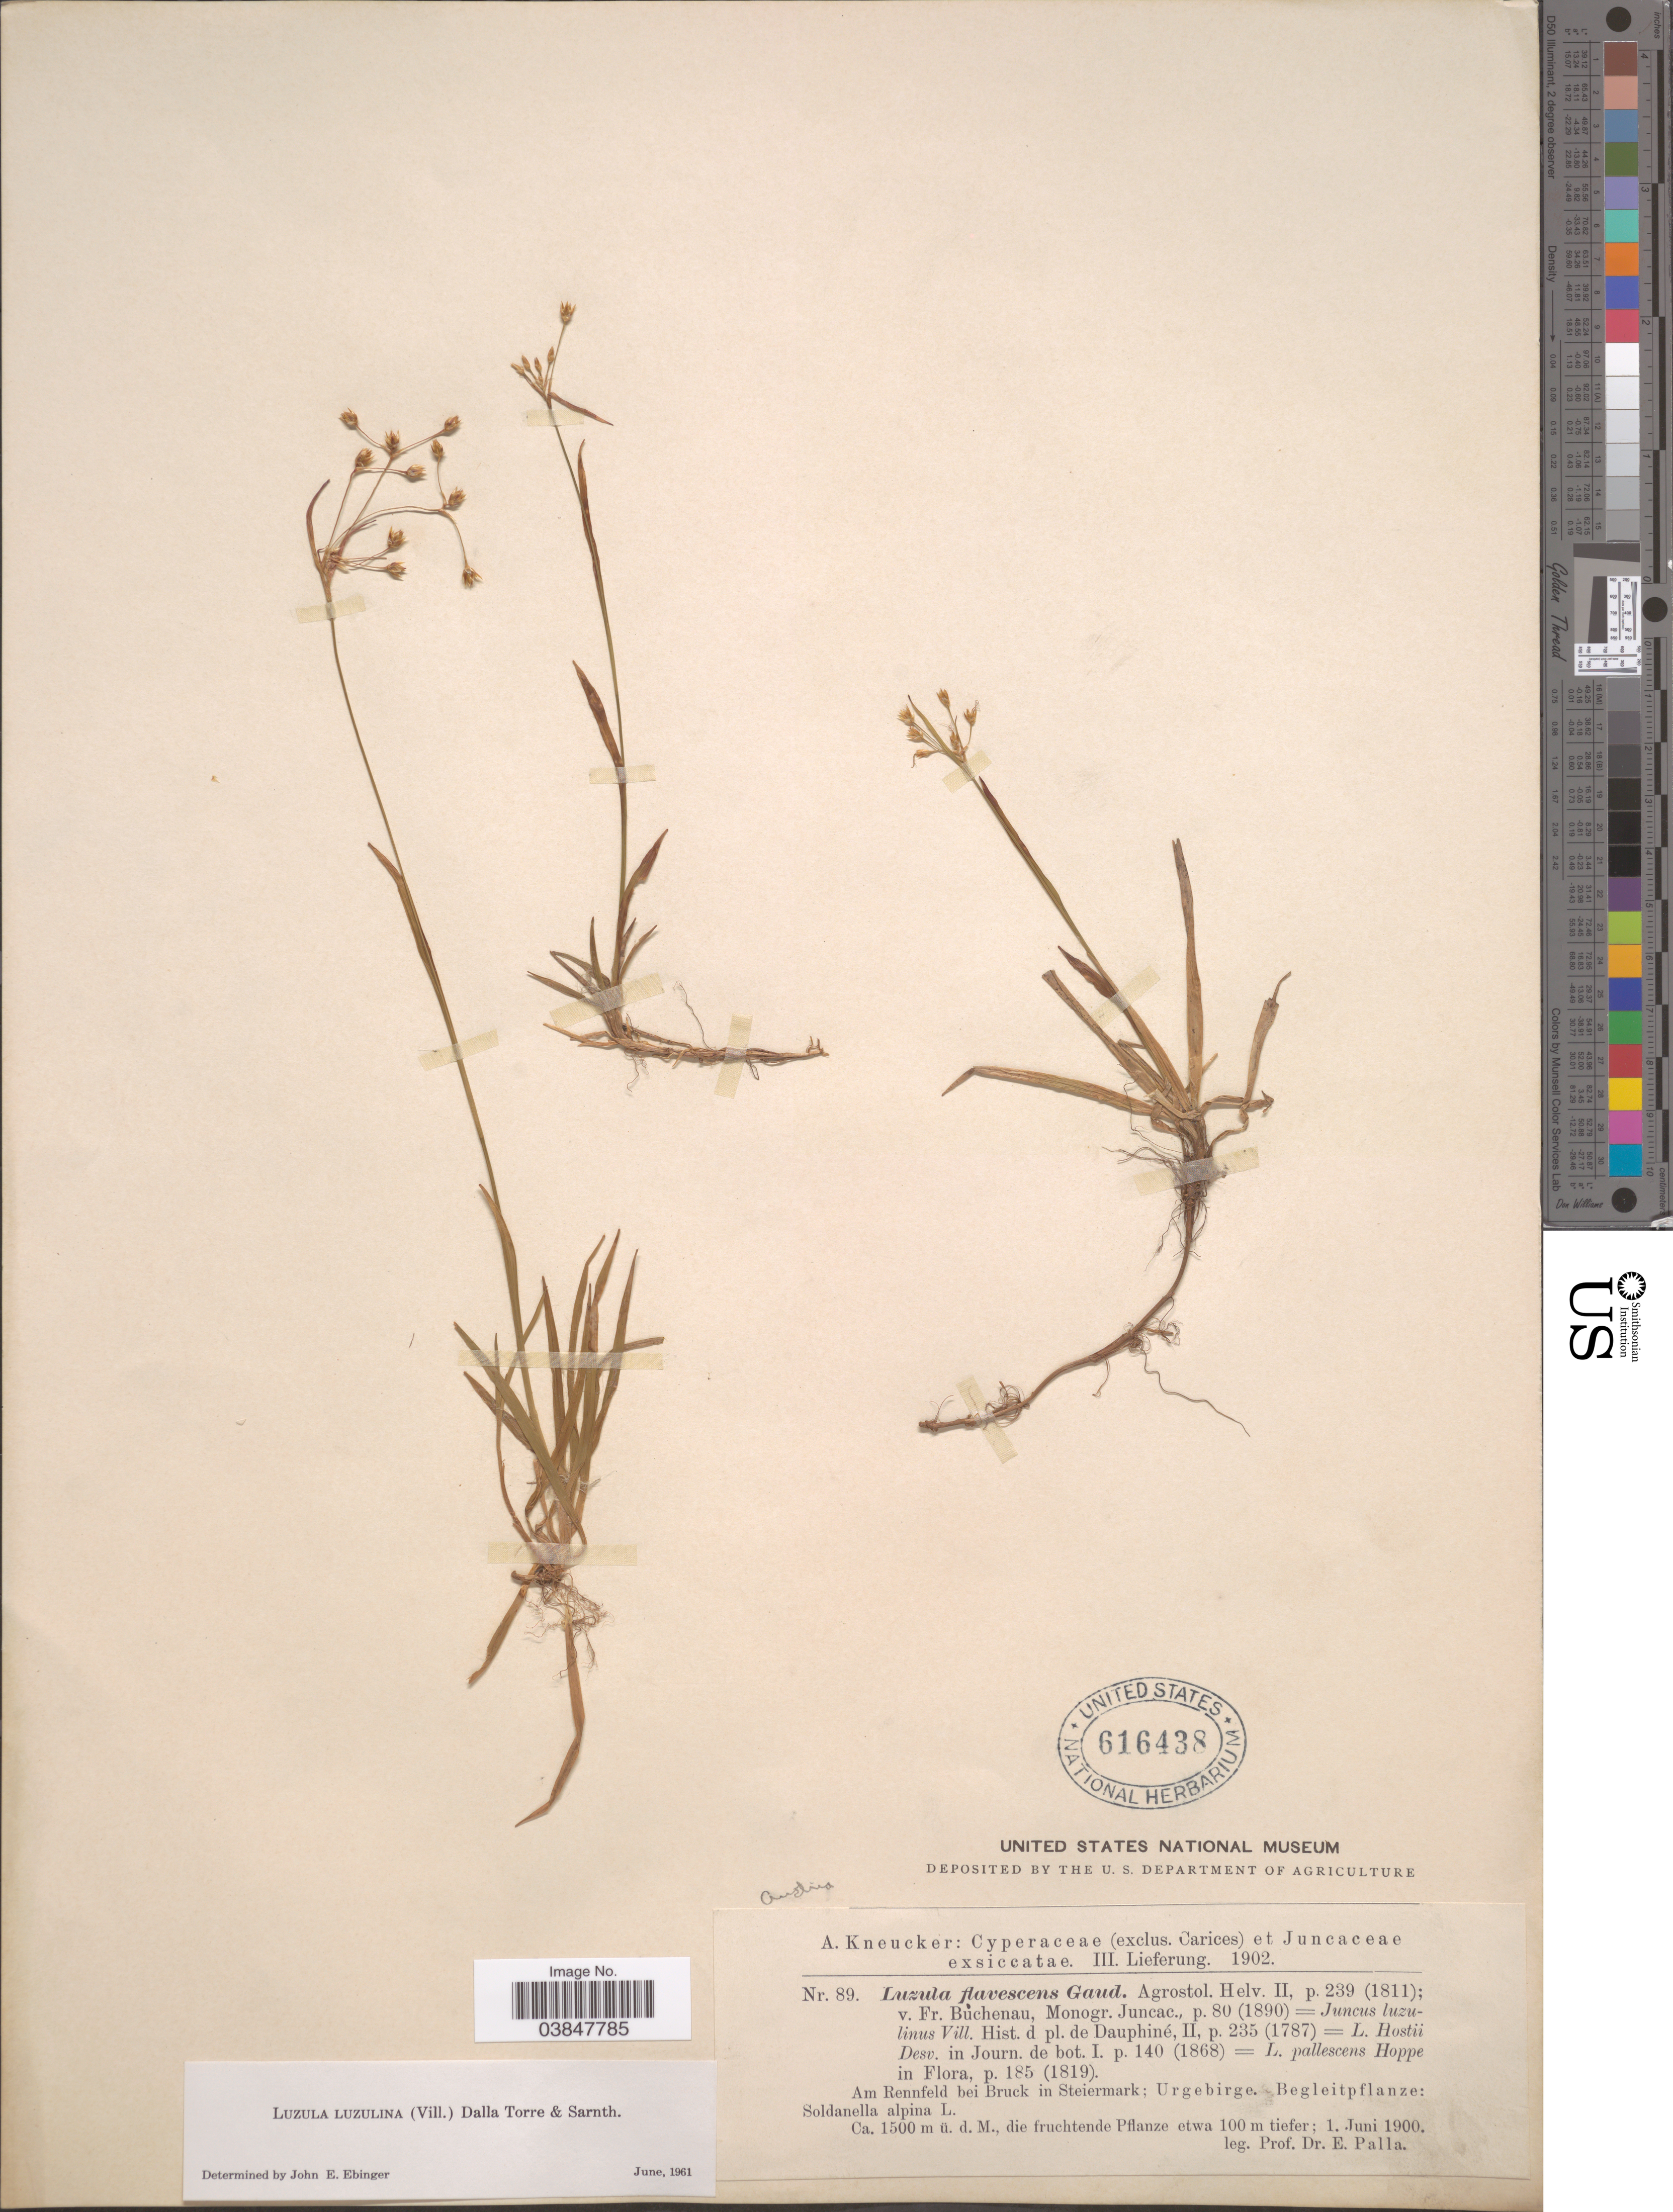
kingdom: Plantae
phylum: Tracheophyta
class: Liliopsida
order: Poales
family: Juncaceae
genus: Luzula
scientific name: Luzula luzulina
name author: (Vill.) Racib.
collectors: E. Palla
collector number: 89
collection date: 1900-06-01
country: Austria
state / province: Steiermark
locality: Am Rennfled bei Bruck in Steiermark; Urgebirge. Begleitpflanze.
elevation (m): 1500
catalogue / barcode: US 616438